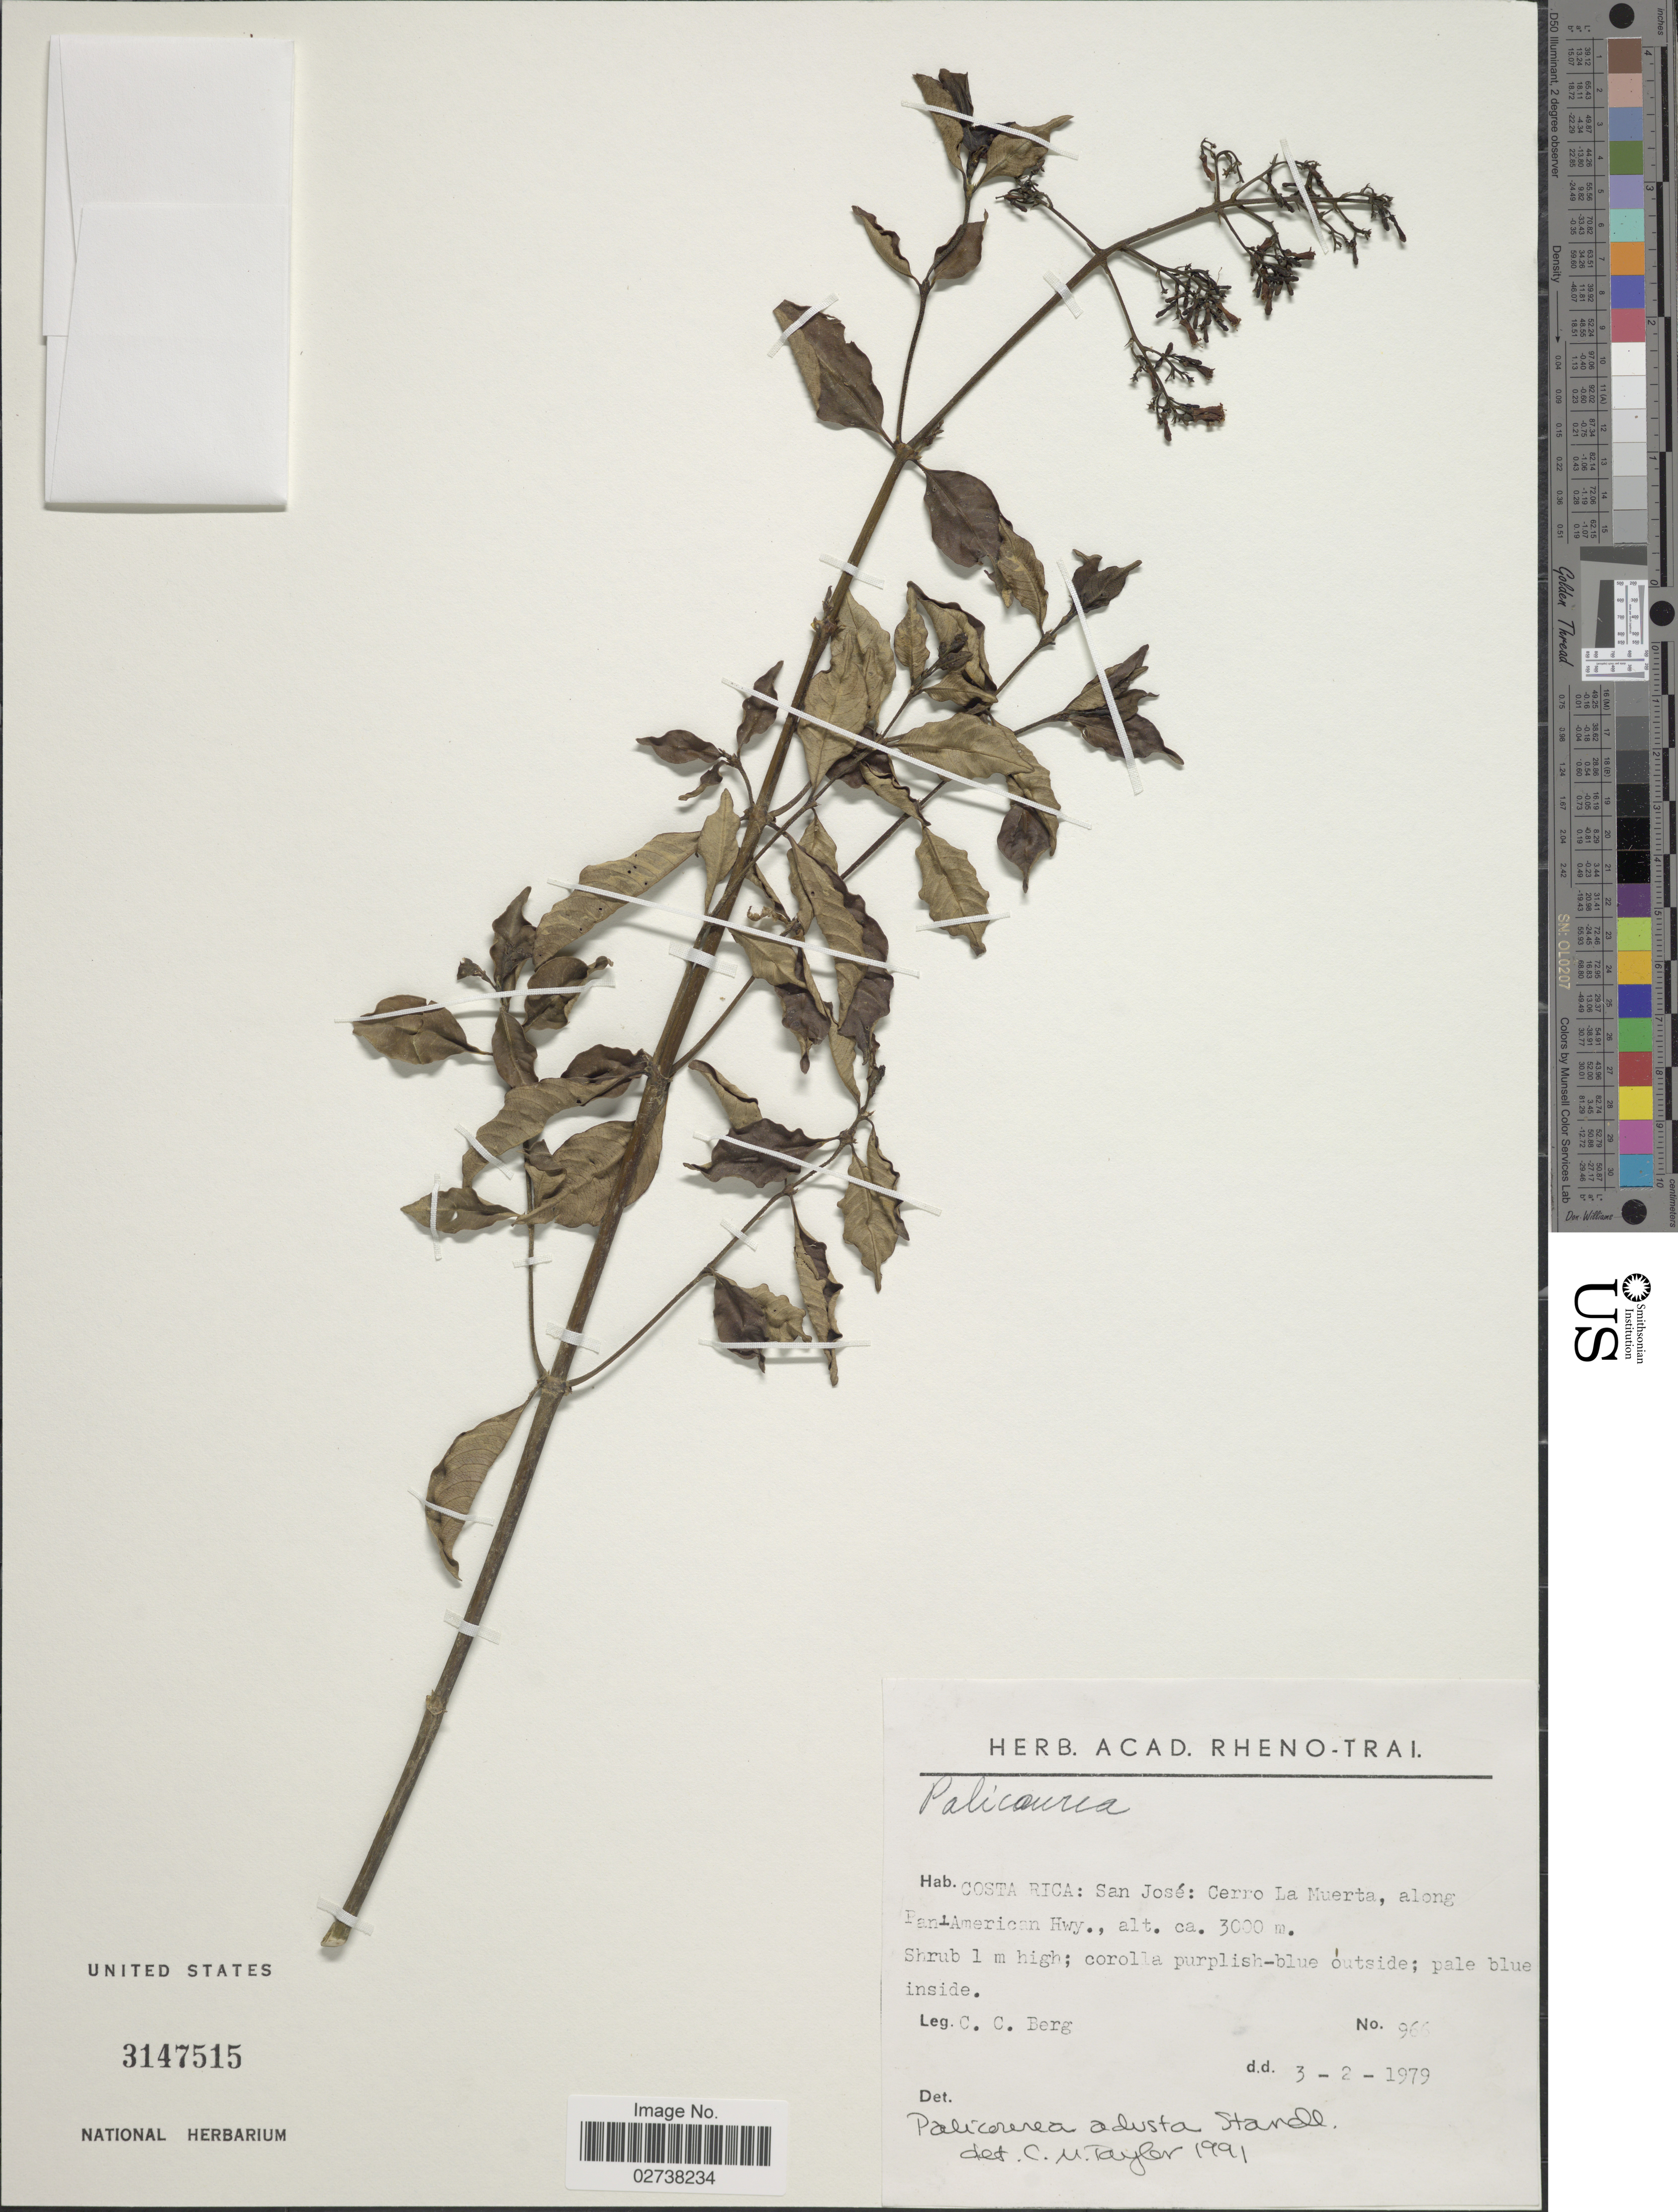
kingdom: Plantae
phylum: Tracheophyta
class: Magnoliopsida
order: Gentianales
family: Rubiaceae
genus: Palicourea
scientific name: Palicourea adusta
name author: Standl.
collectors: C. C. Berg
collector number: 966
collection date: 1979-02-03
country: Costa Rica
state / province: San José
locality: Cerro La Muerta, along Pan-American Hwy.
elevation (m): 3000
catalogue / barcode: US 3147515